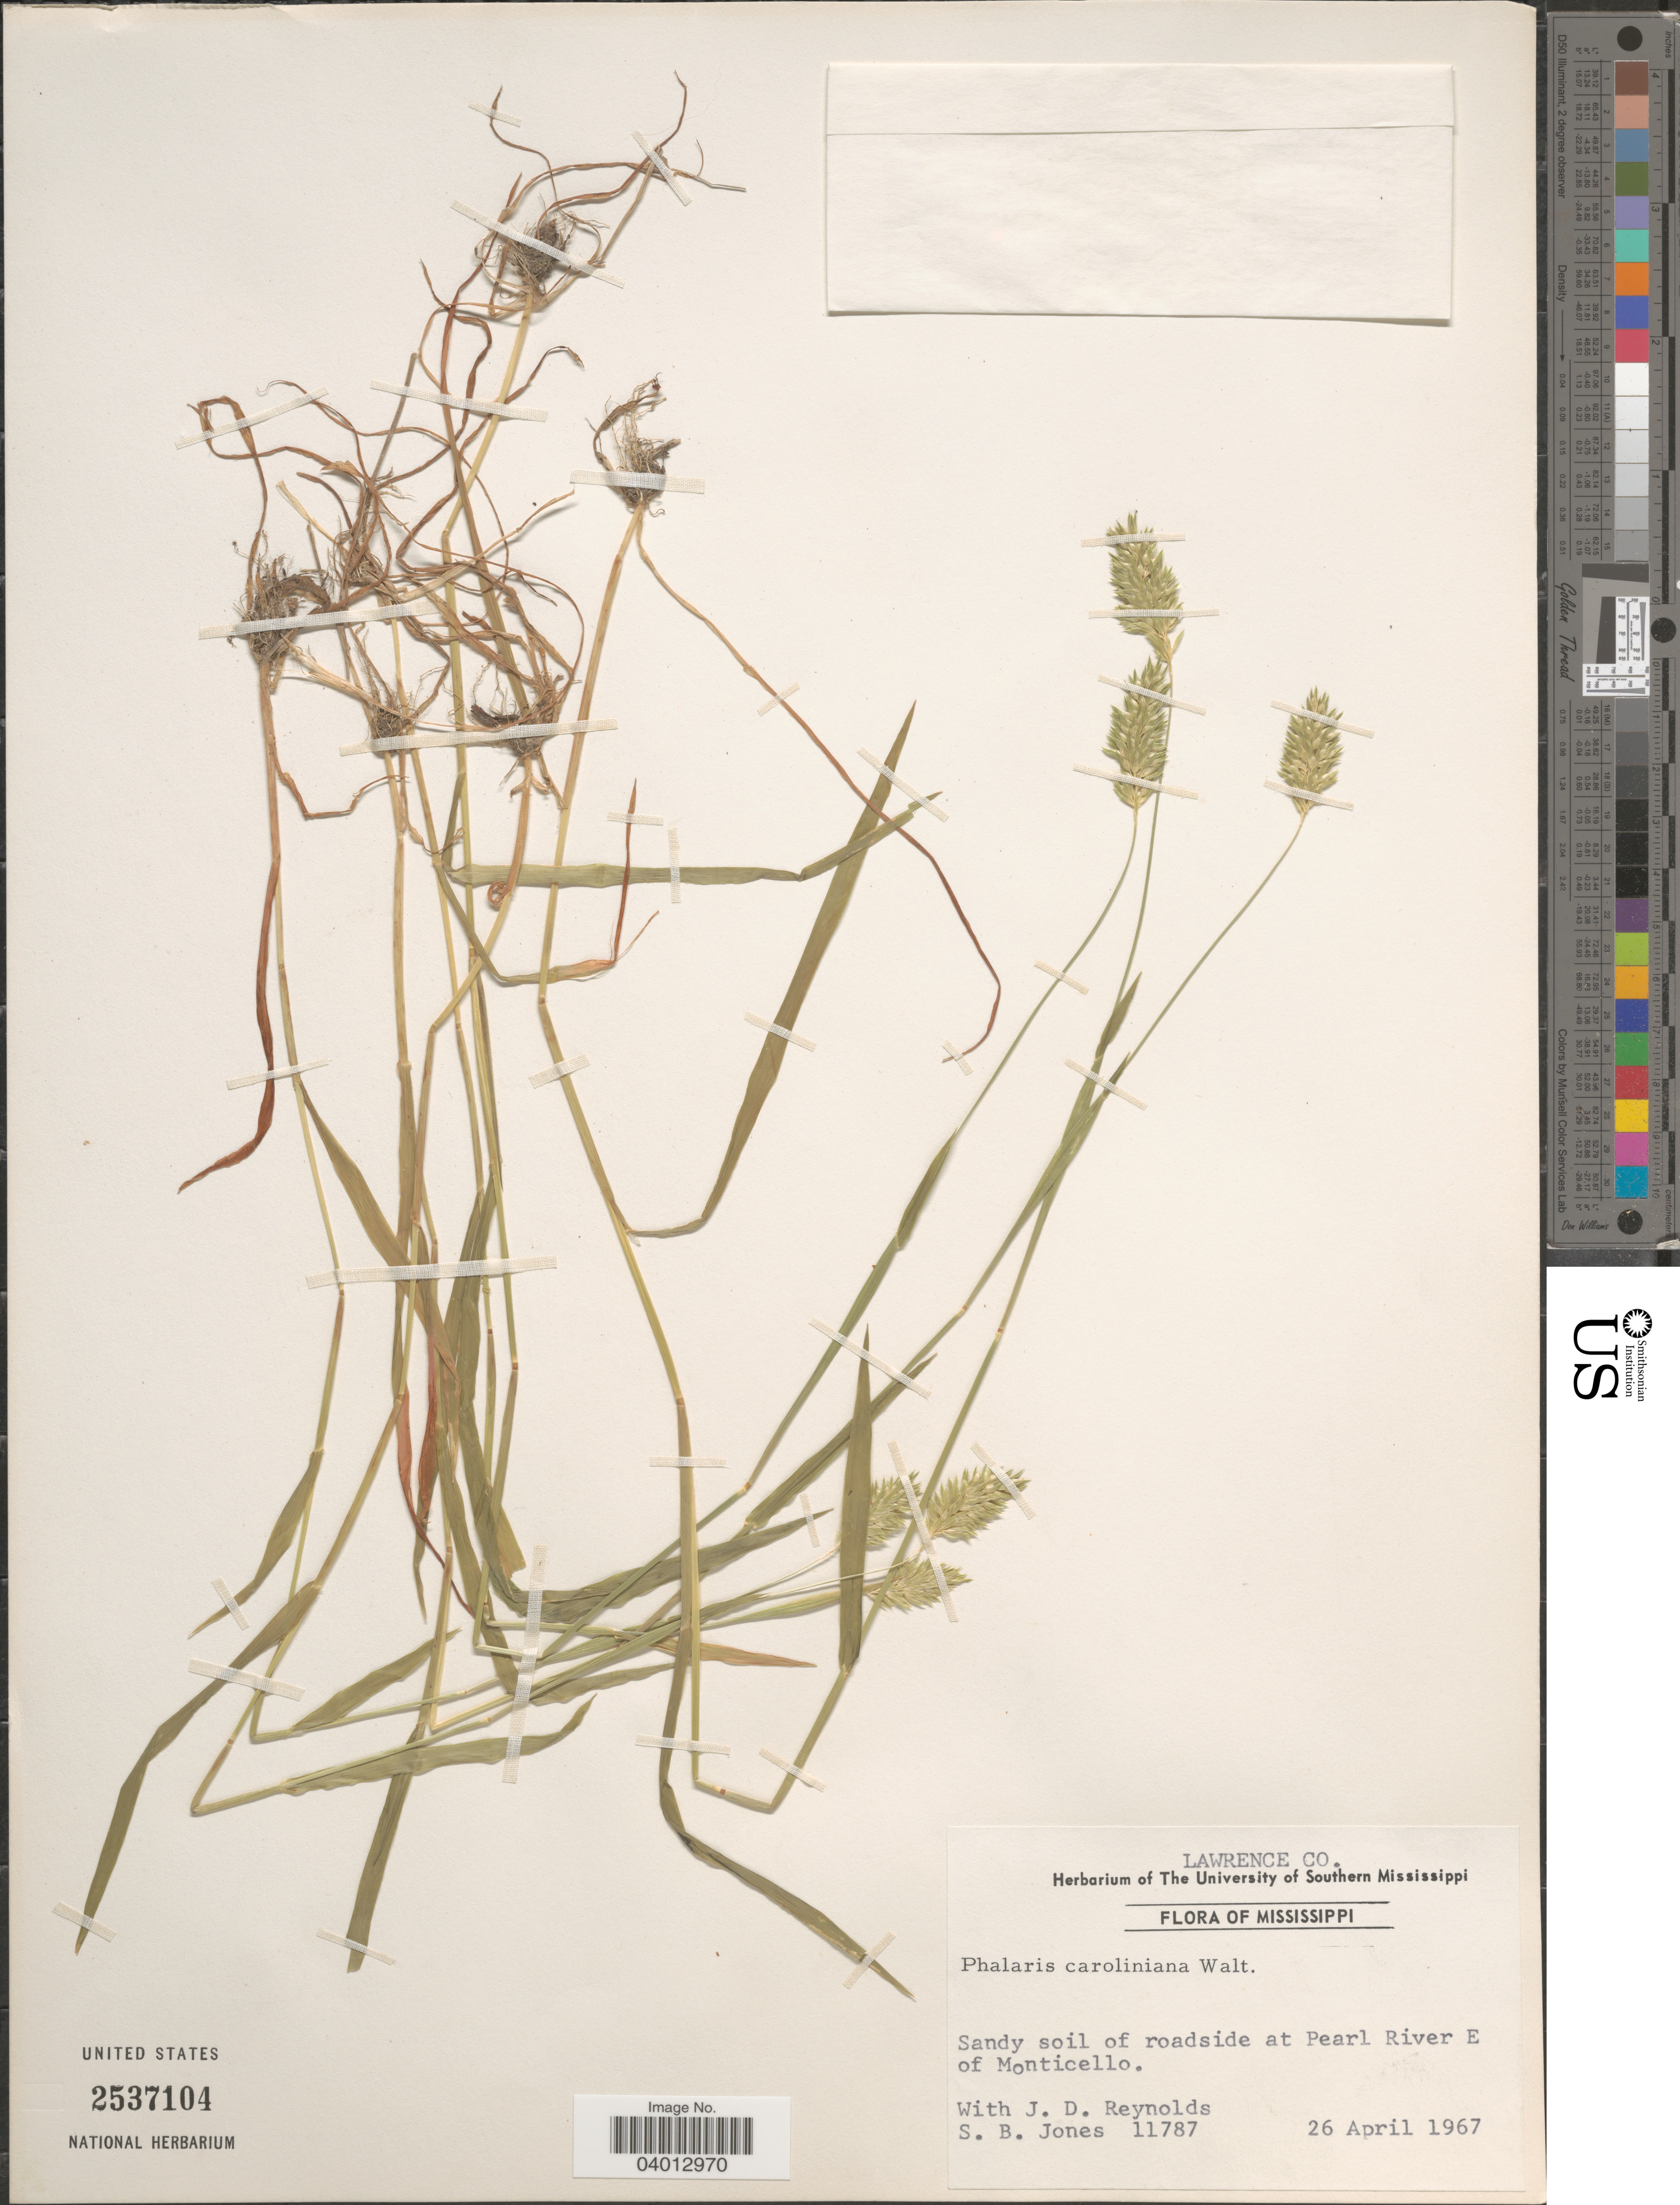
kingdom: Plantae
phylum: Tracheophyta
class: Liliopsida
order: Poales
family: Poaceae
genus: Phalaris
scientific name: Phalaris caroliniana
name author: Walter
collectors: S. B. Jones & J. Reynolds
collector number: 11787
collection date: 1967-04-26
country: United States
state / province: Mississippi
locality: Lawrence Co. Sandy soil of roadside at Pearl River E of Monticello.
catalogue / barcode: US 2537104